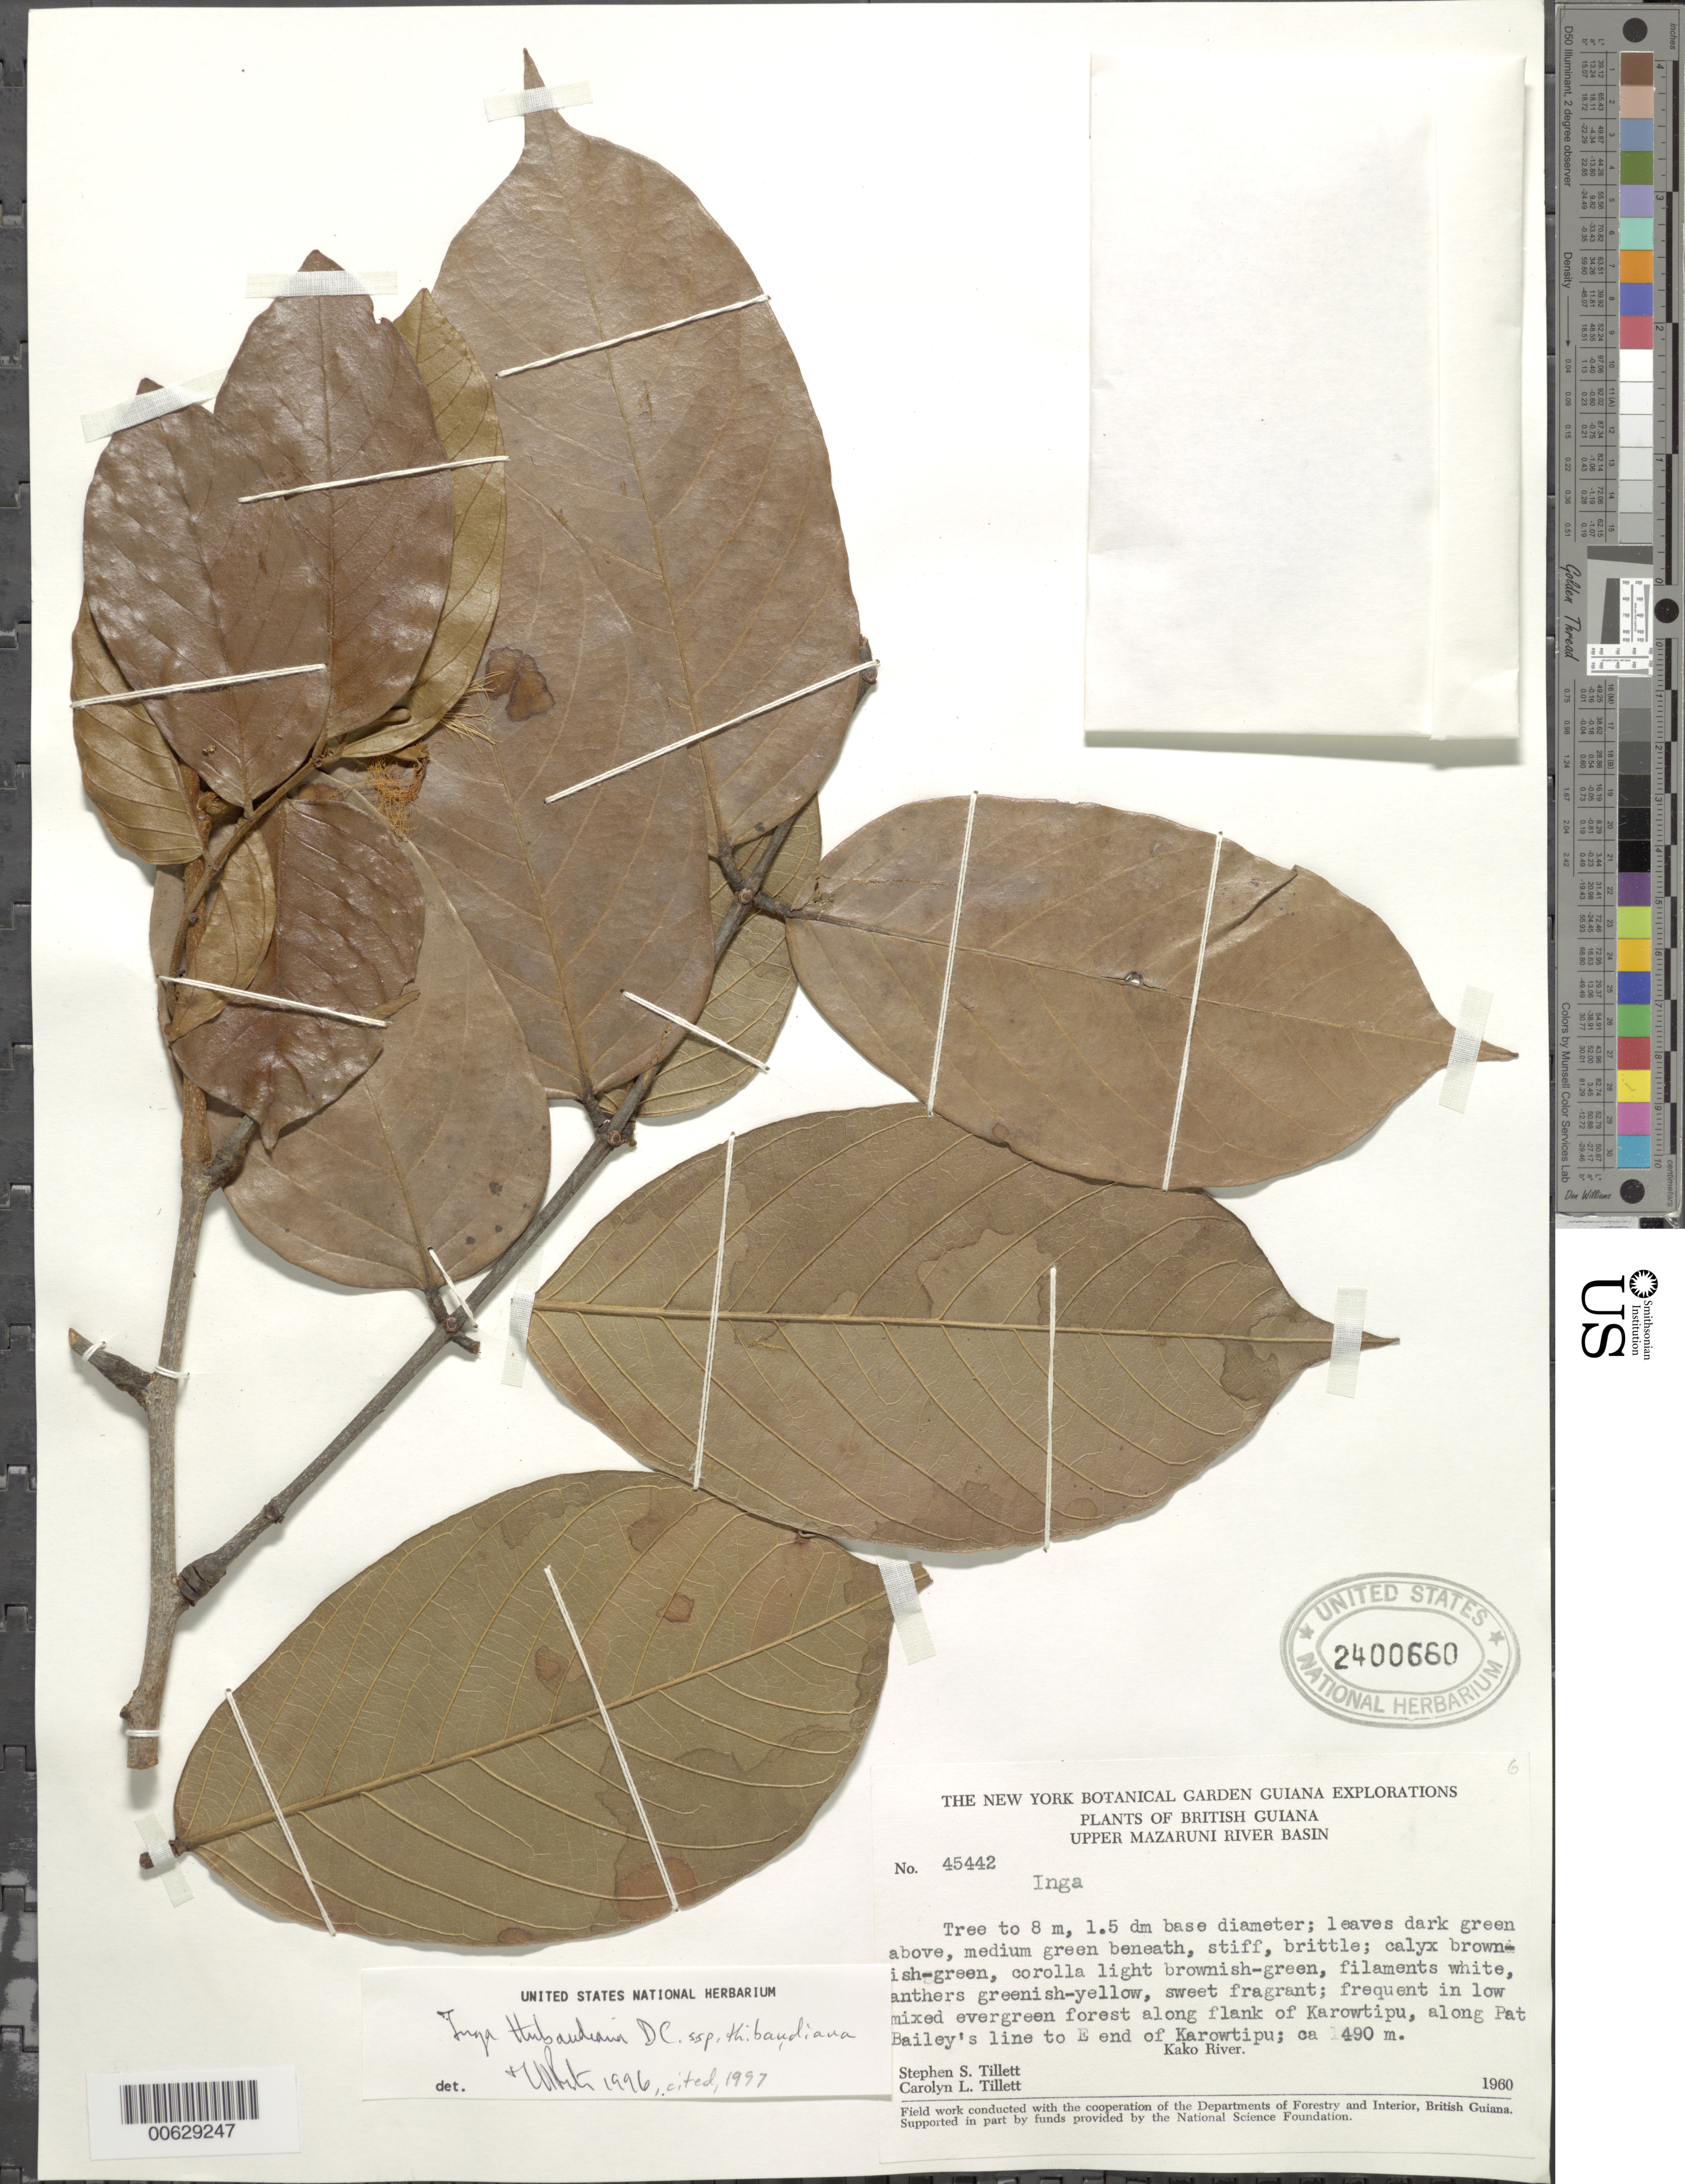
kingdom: Plantae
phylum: Tracheophyta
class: Magnoliopsida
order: Fabales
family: Fabaceae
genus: Inga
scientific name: Inga thibaudiana subsp. thibaudiana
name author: DC.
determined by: Pennington, T. D., (K)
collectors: S. S. Tillett, C. L. Tillett & R. Boyan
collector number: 45442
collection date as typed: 17-Sep-60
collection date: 1960-09-17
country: Guyana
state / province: Cuyuni-Mazaruni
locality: Karowtipu Mt., upper Mazaruni R. region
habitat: Low mixed evergreen forest along flank of Karowtipu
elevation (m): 490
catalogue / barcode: US 2400660